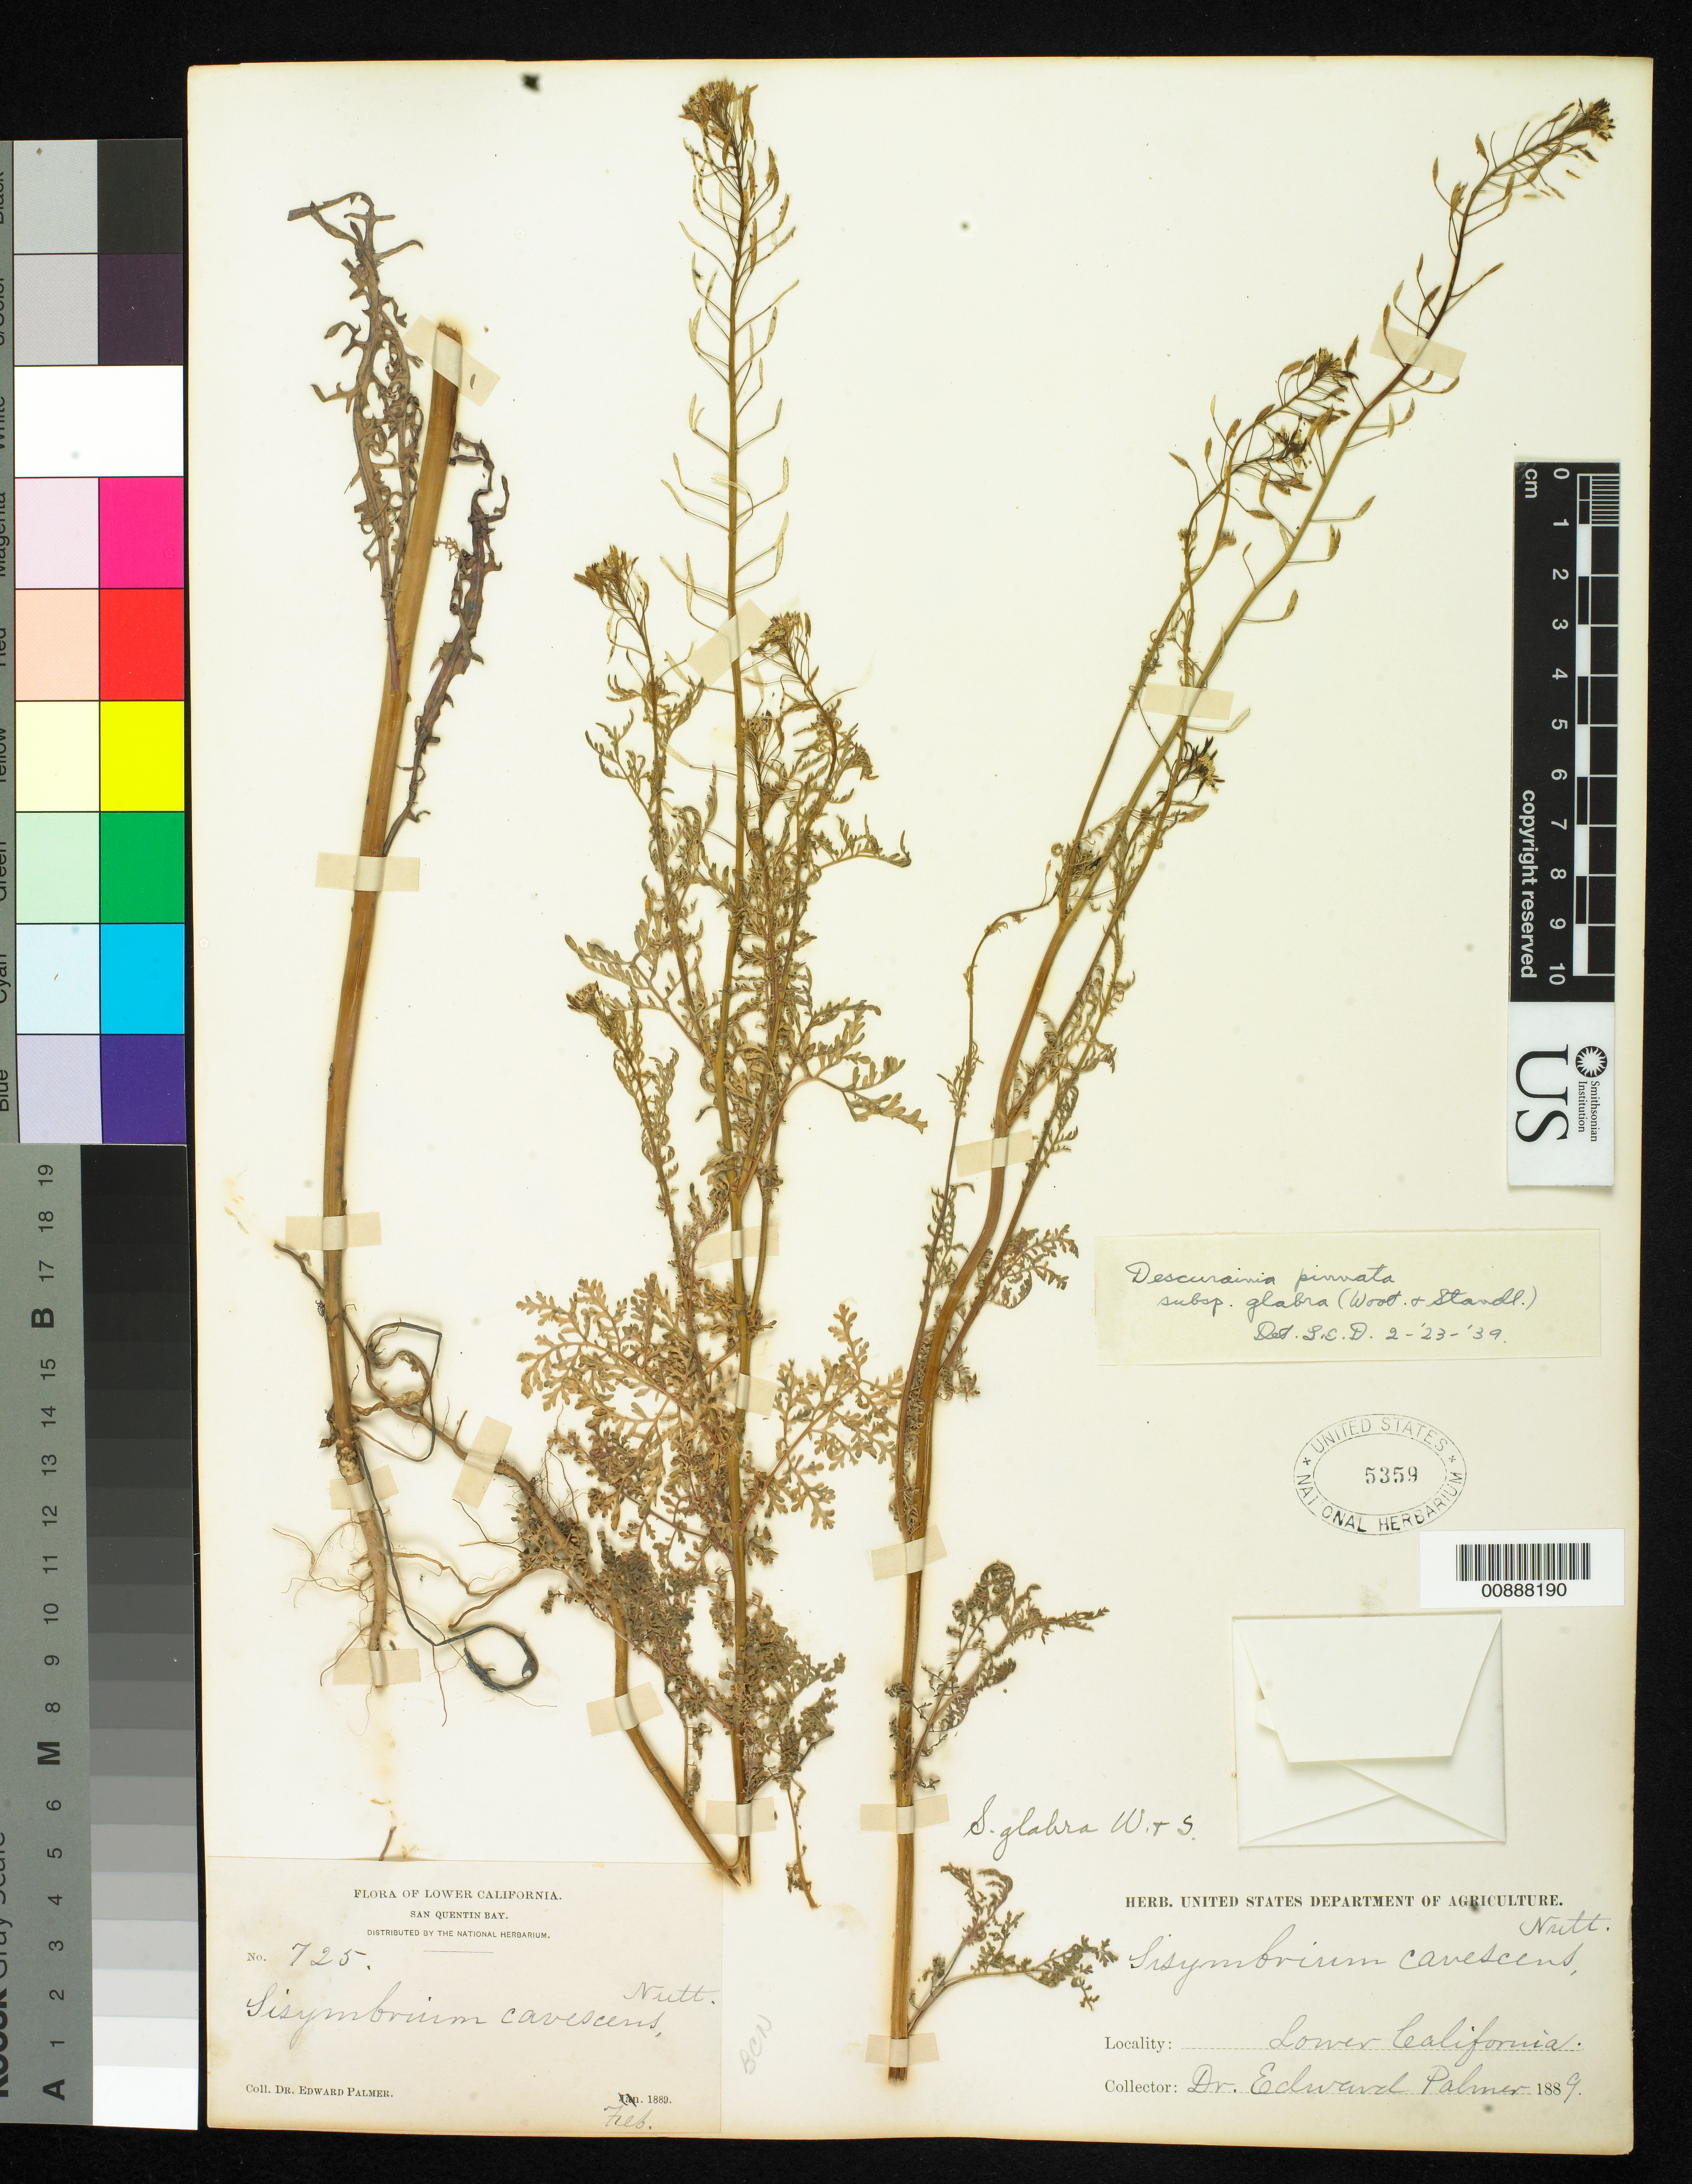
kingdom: Plantae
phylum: Tracheophyta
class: Magnoliopsida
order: Brassicales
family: Brassicaceae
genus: Descurainia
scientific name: Descurainia pinnata subsp. glabra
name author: (Wooton & Standl.) Detling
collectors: E. Palmer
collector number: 725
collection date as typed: Feb 1889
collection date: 1889-02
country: Mexico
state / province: Baja California Norte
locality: San Quentin Bay, Baja California.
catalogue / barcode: US 5359